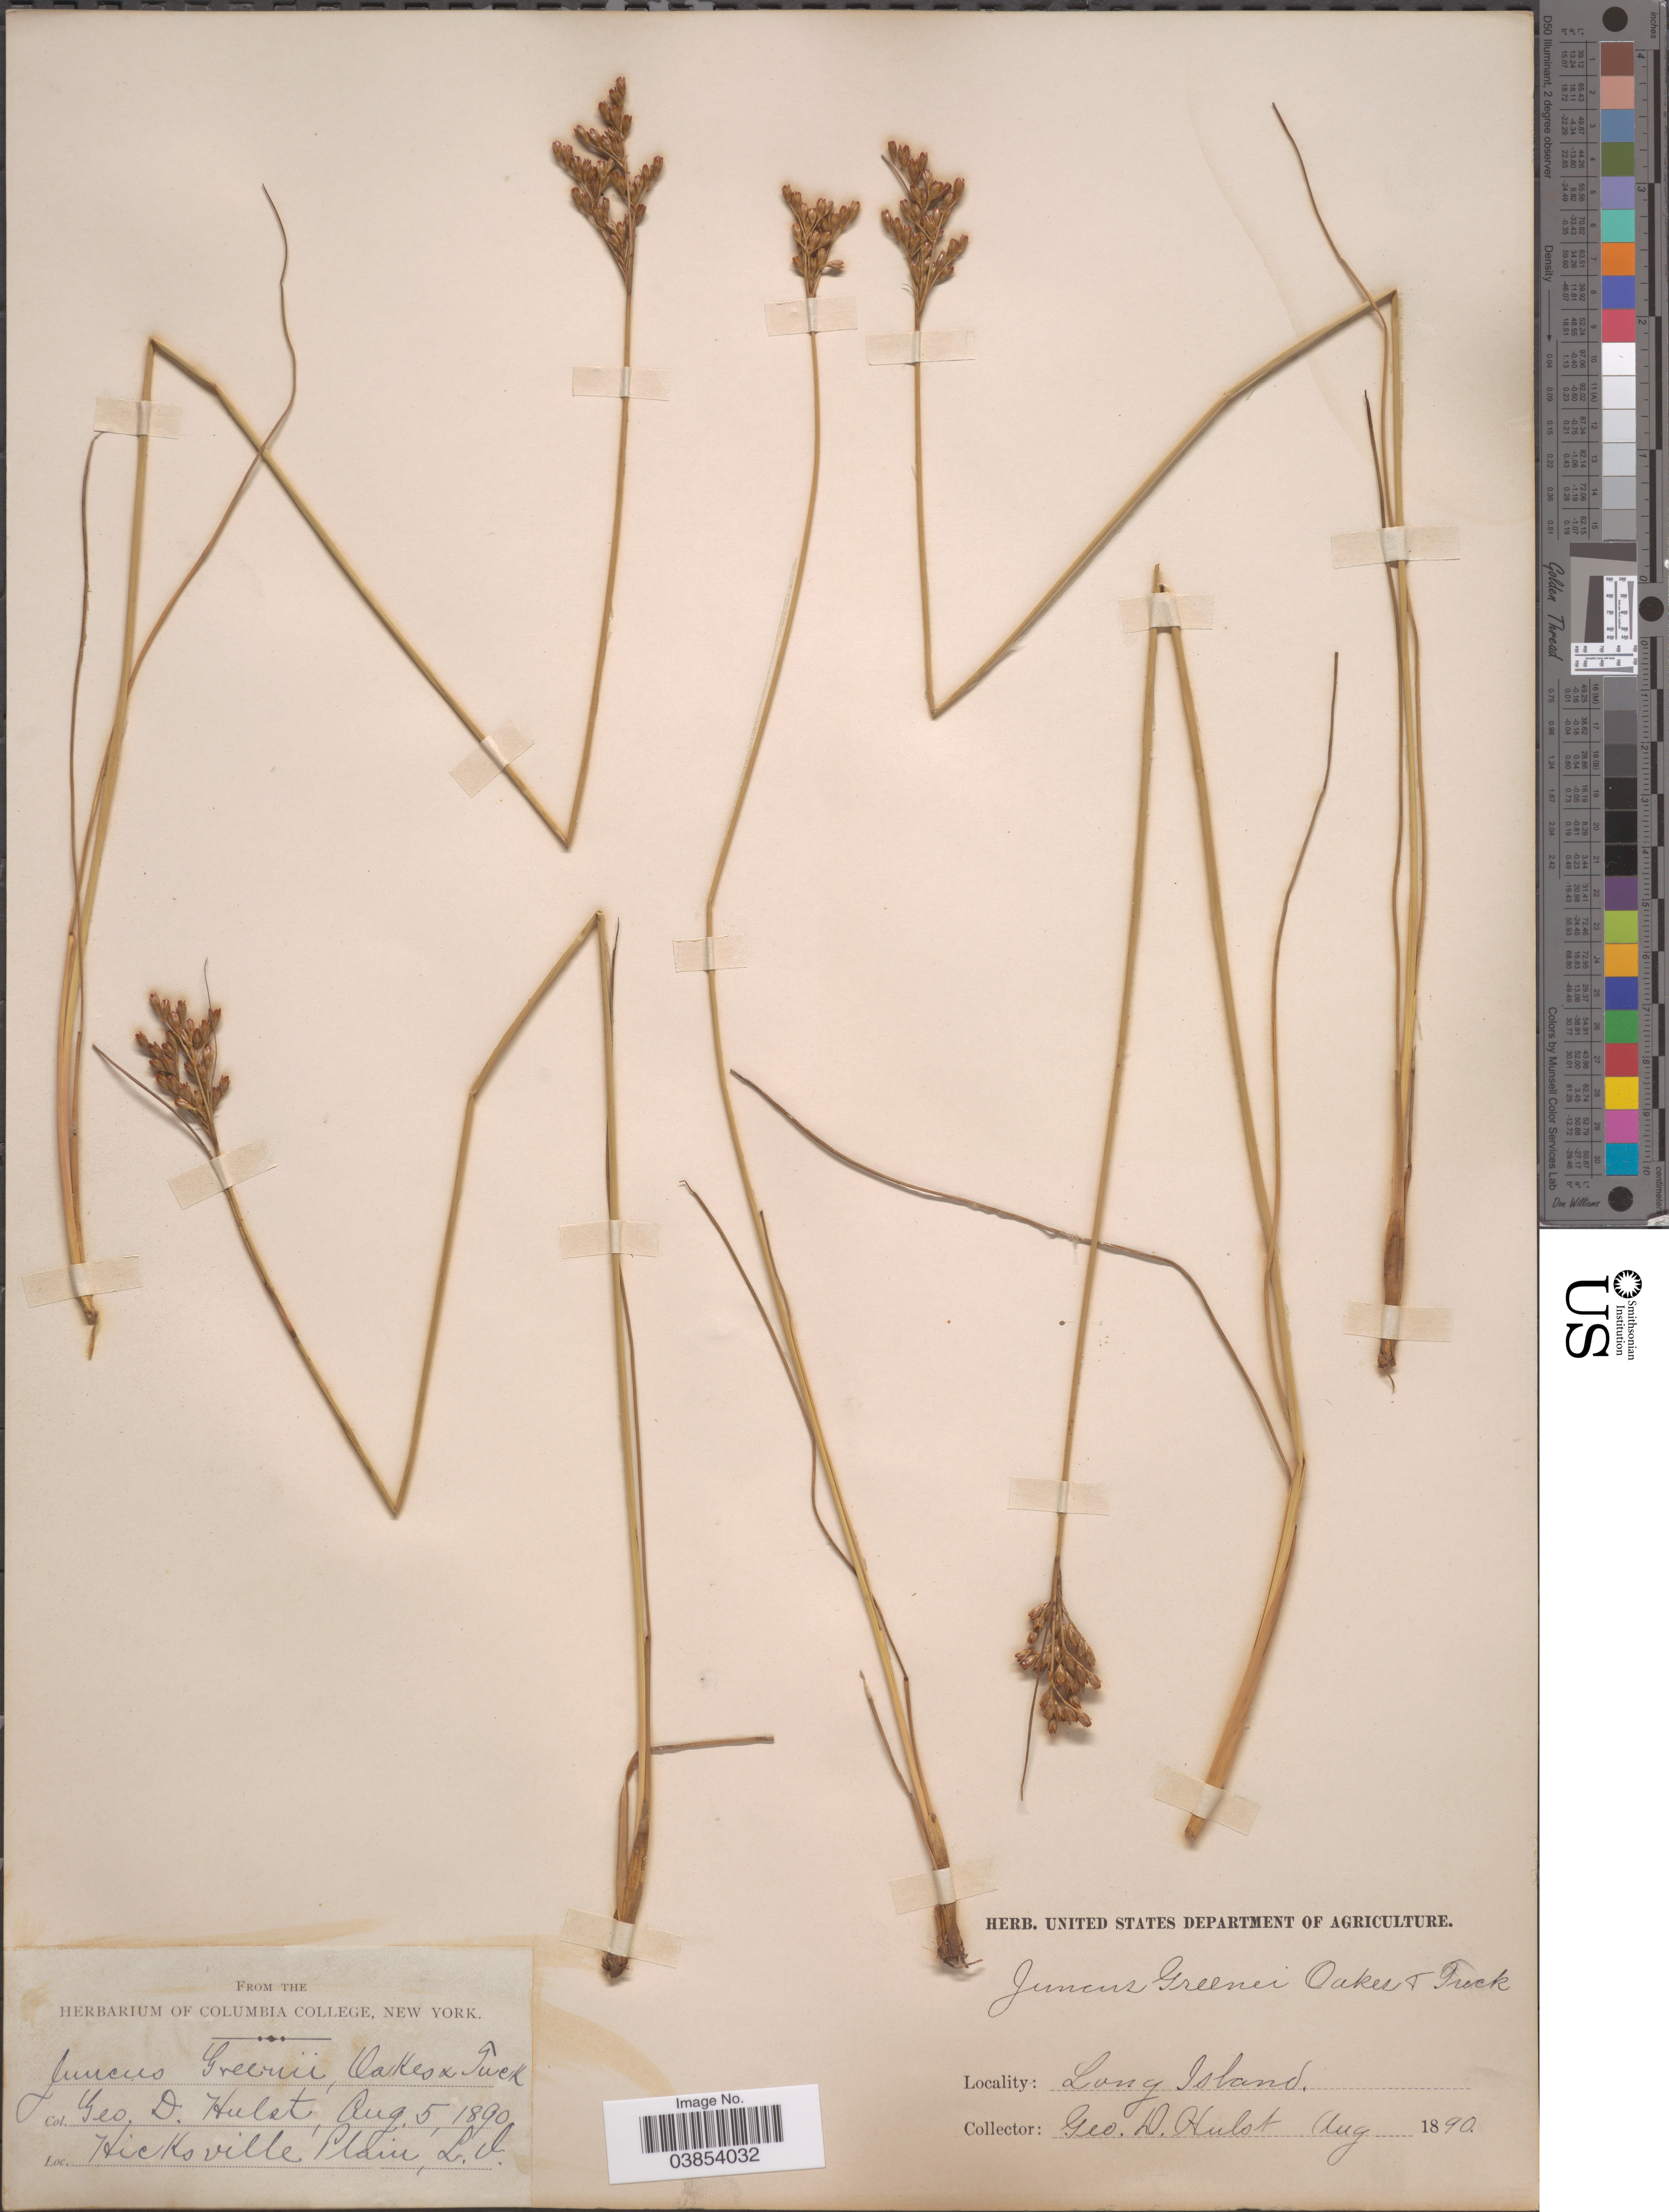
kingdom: Plantae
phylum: Tracheophyta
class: Liliopsida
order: Poales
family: Juncaceae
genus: Juncus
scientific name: Juncus greenei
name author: Oakes & Tuck.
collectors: G. Hulst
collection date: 1890-08-05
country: United States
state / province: New York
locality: Hicksville Plain, Long Island.